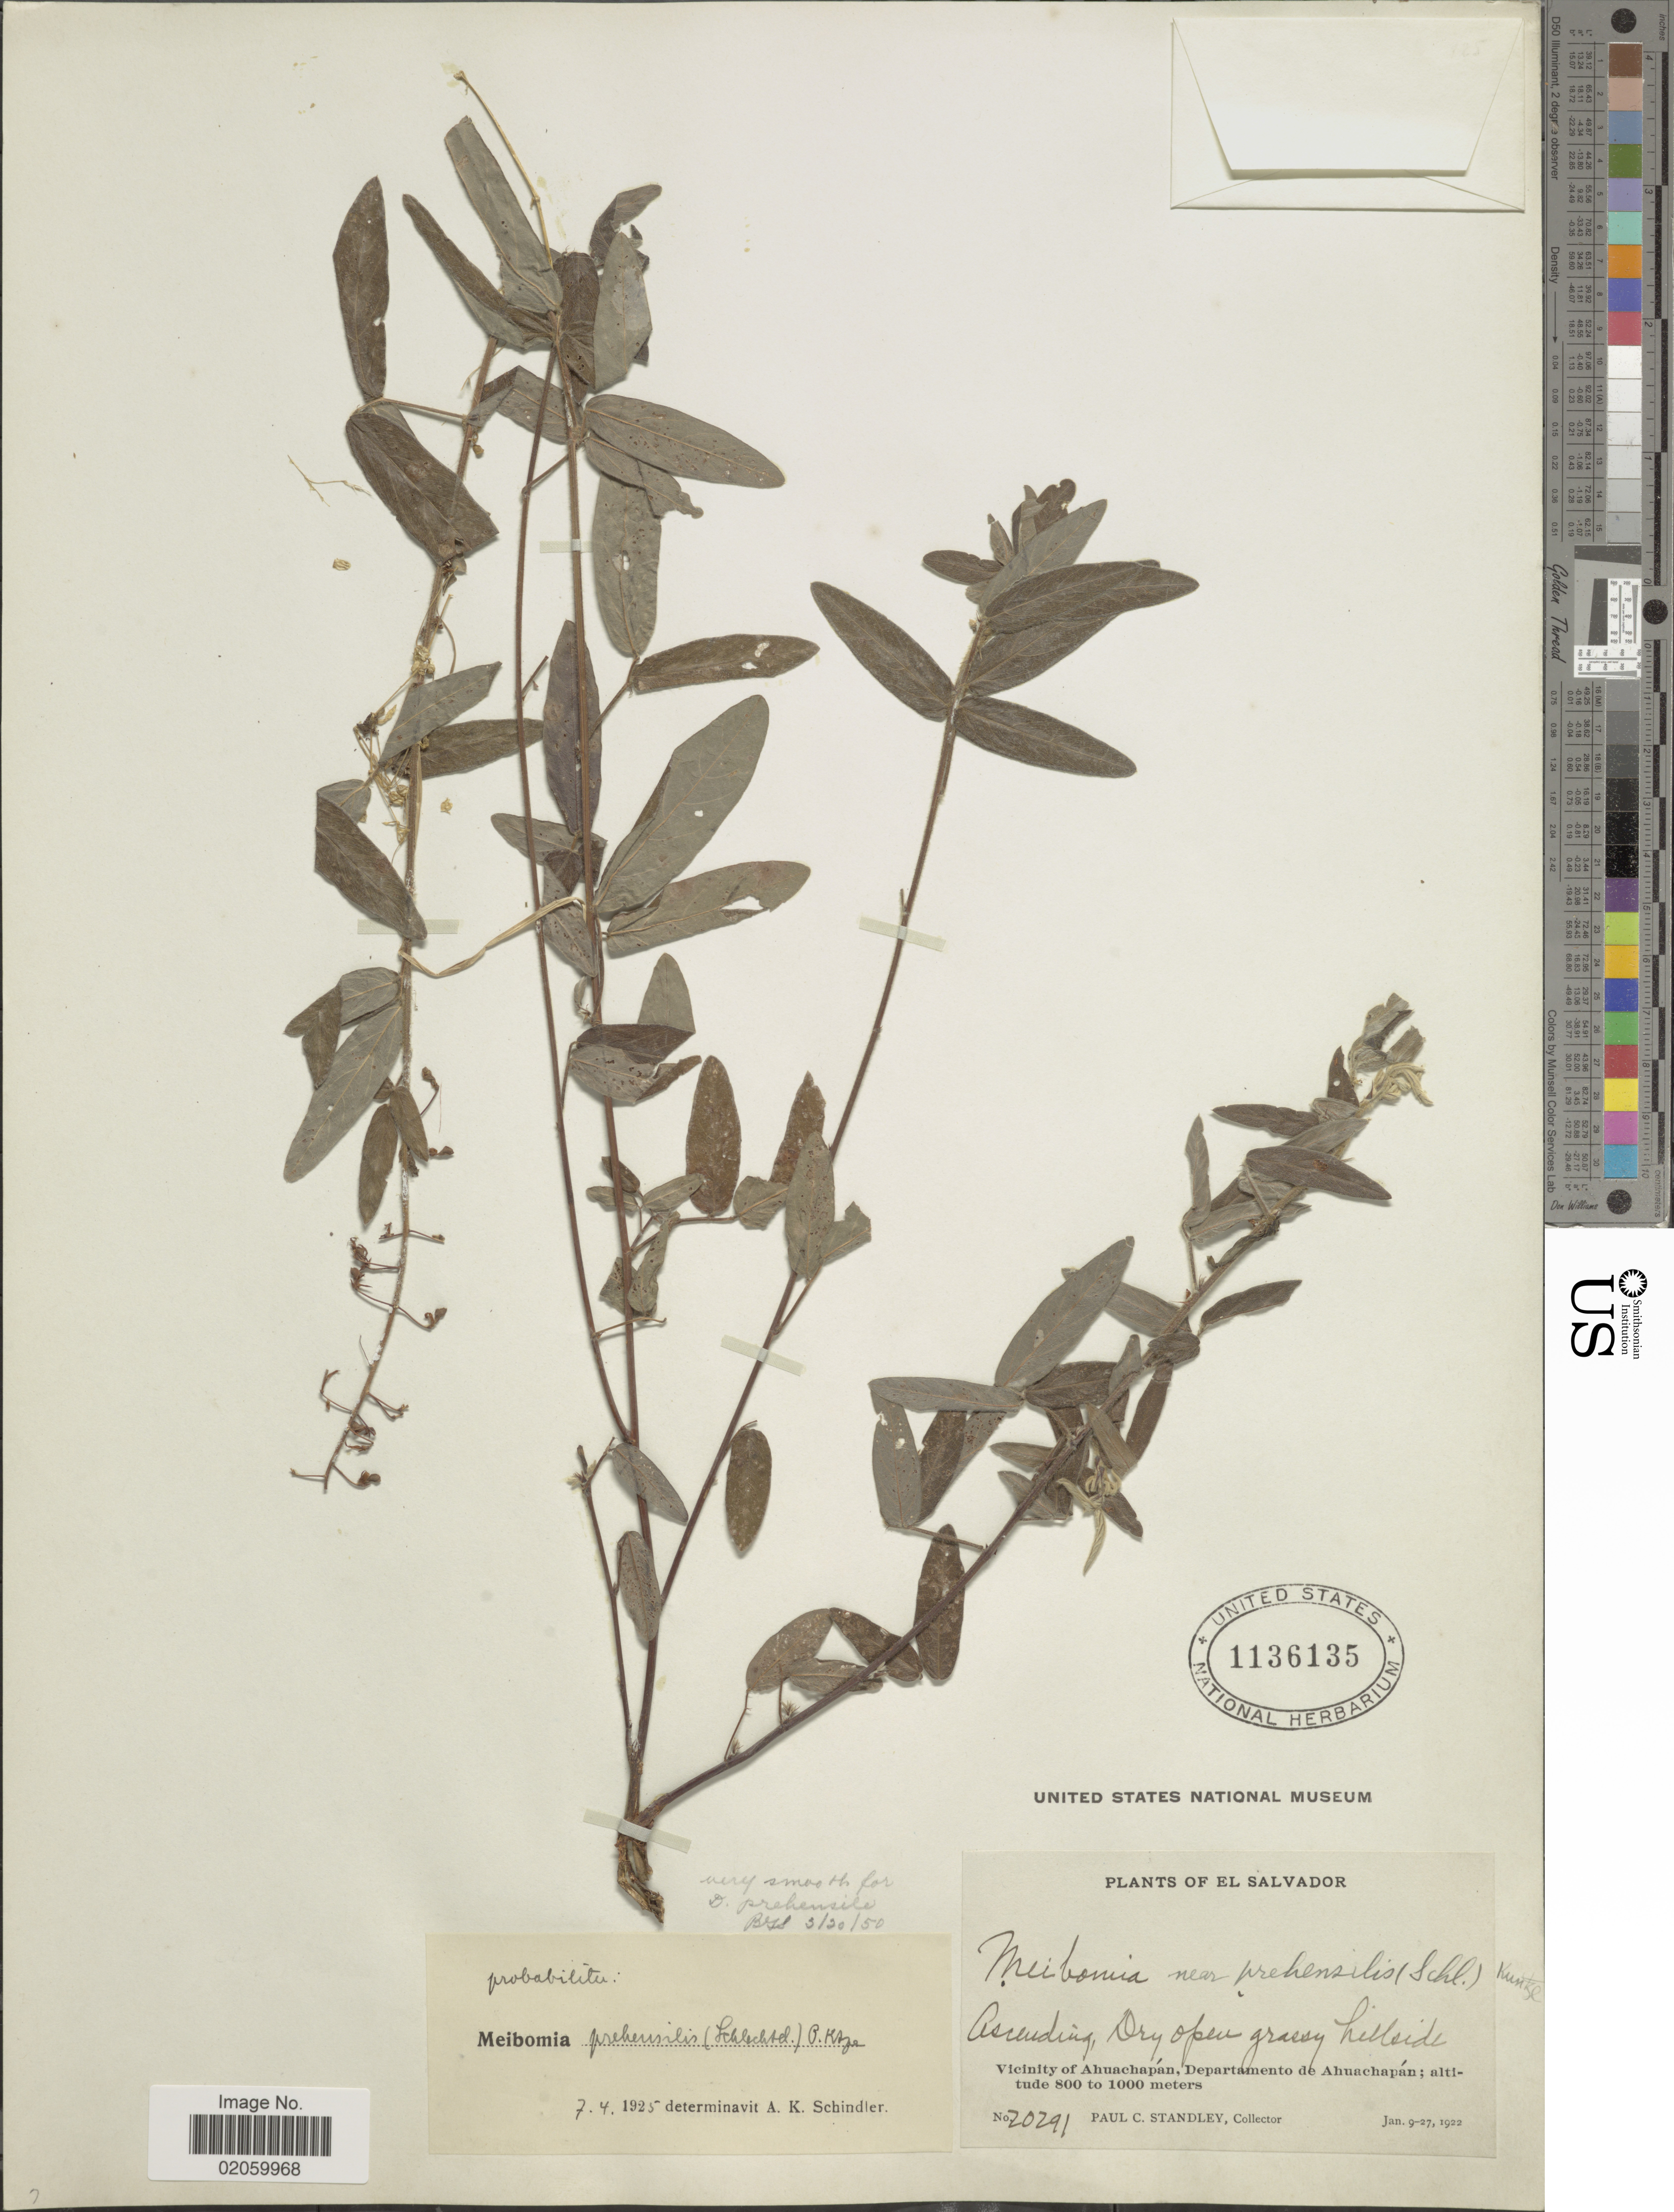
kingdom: Plantae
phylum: Tracheophyta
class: Magnoliopsida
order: Fabales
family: Fabaceae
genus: Desmodium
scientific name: Desmodium prehensile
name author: Schltdl.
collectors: P. C. Standley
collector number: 20291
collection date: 1922-01-09/1922-01-27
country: El Salvador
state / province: Ahuachapan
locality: Vicinity of Ahuacapan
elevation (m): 800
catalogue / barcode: US 1136135